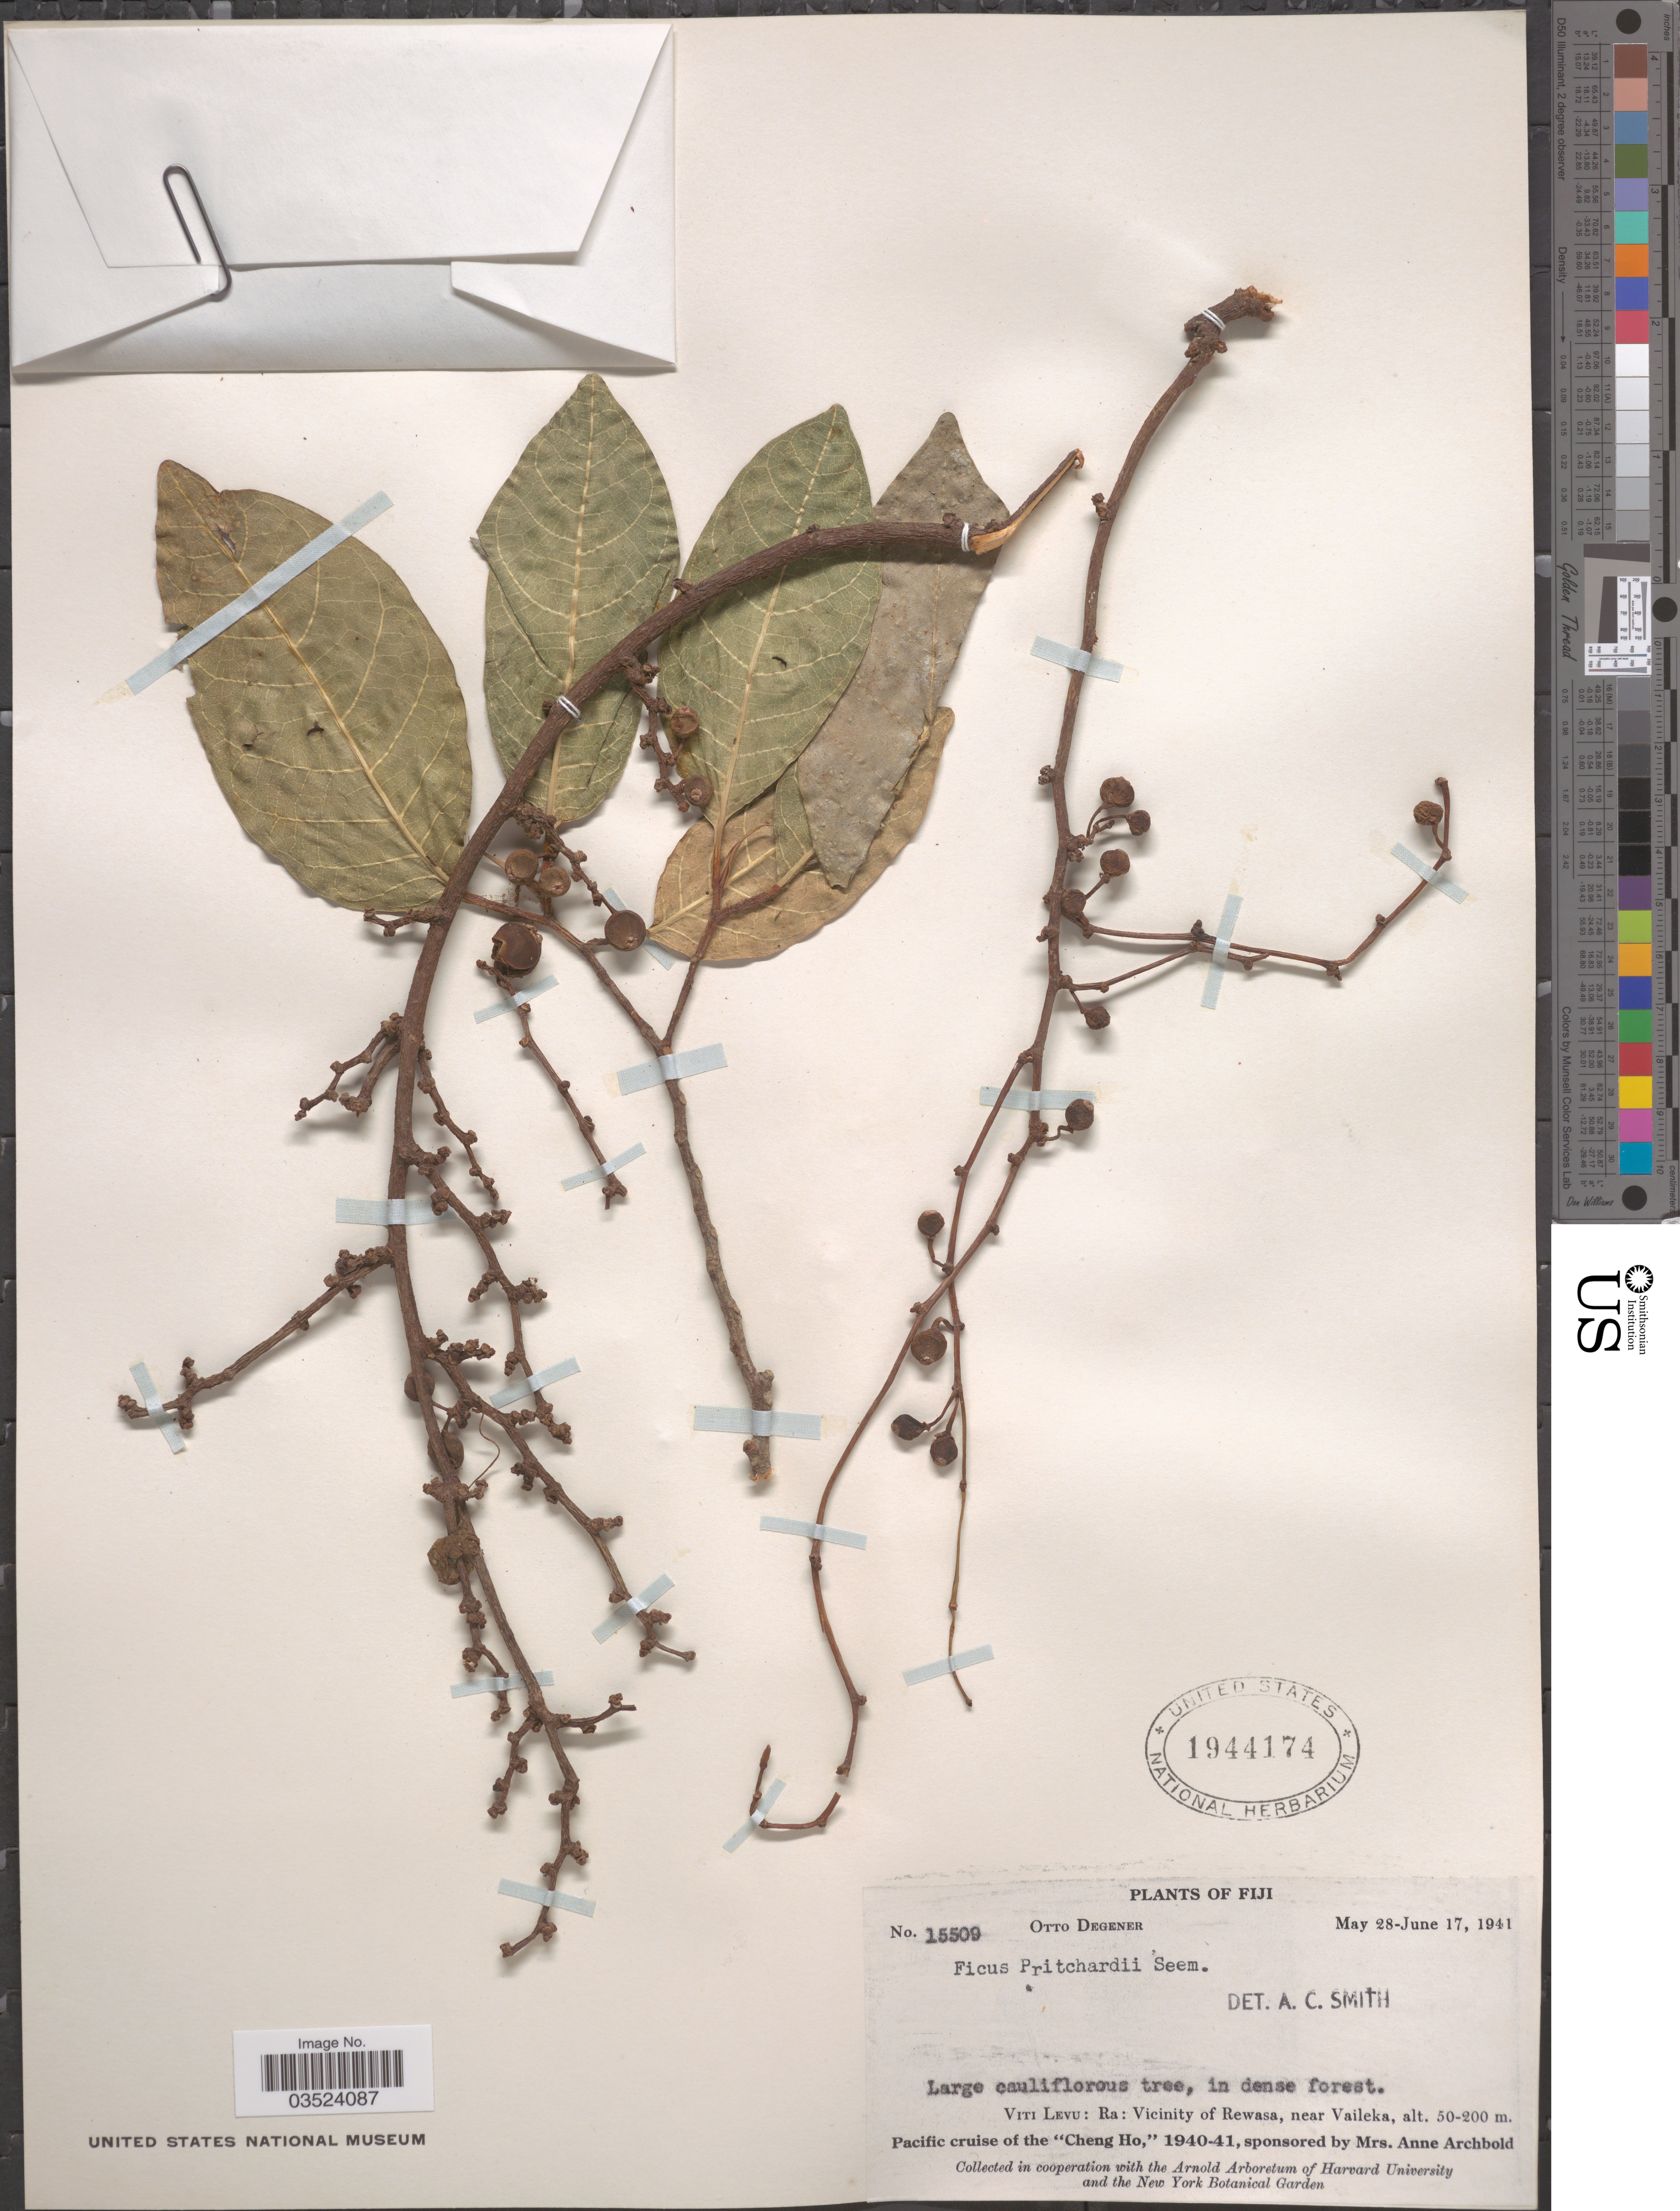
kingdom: Plantae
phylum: Tracheophyta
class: Magnoliopsida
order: Rosales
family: Moraceae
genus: Ficus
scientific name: Ficus pritchardii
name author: Seem.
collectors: O. Degener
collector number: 15509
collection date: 1941-05-28/1941-06-17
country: Fiji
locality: Viti Levu: Ra: Vicinity of Rewasa, near Vaileka.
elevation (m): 50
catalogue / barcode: US 1944174